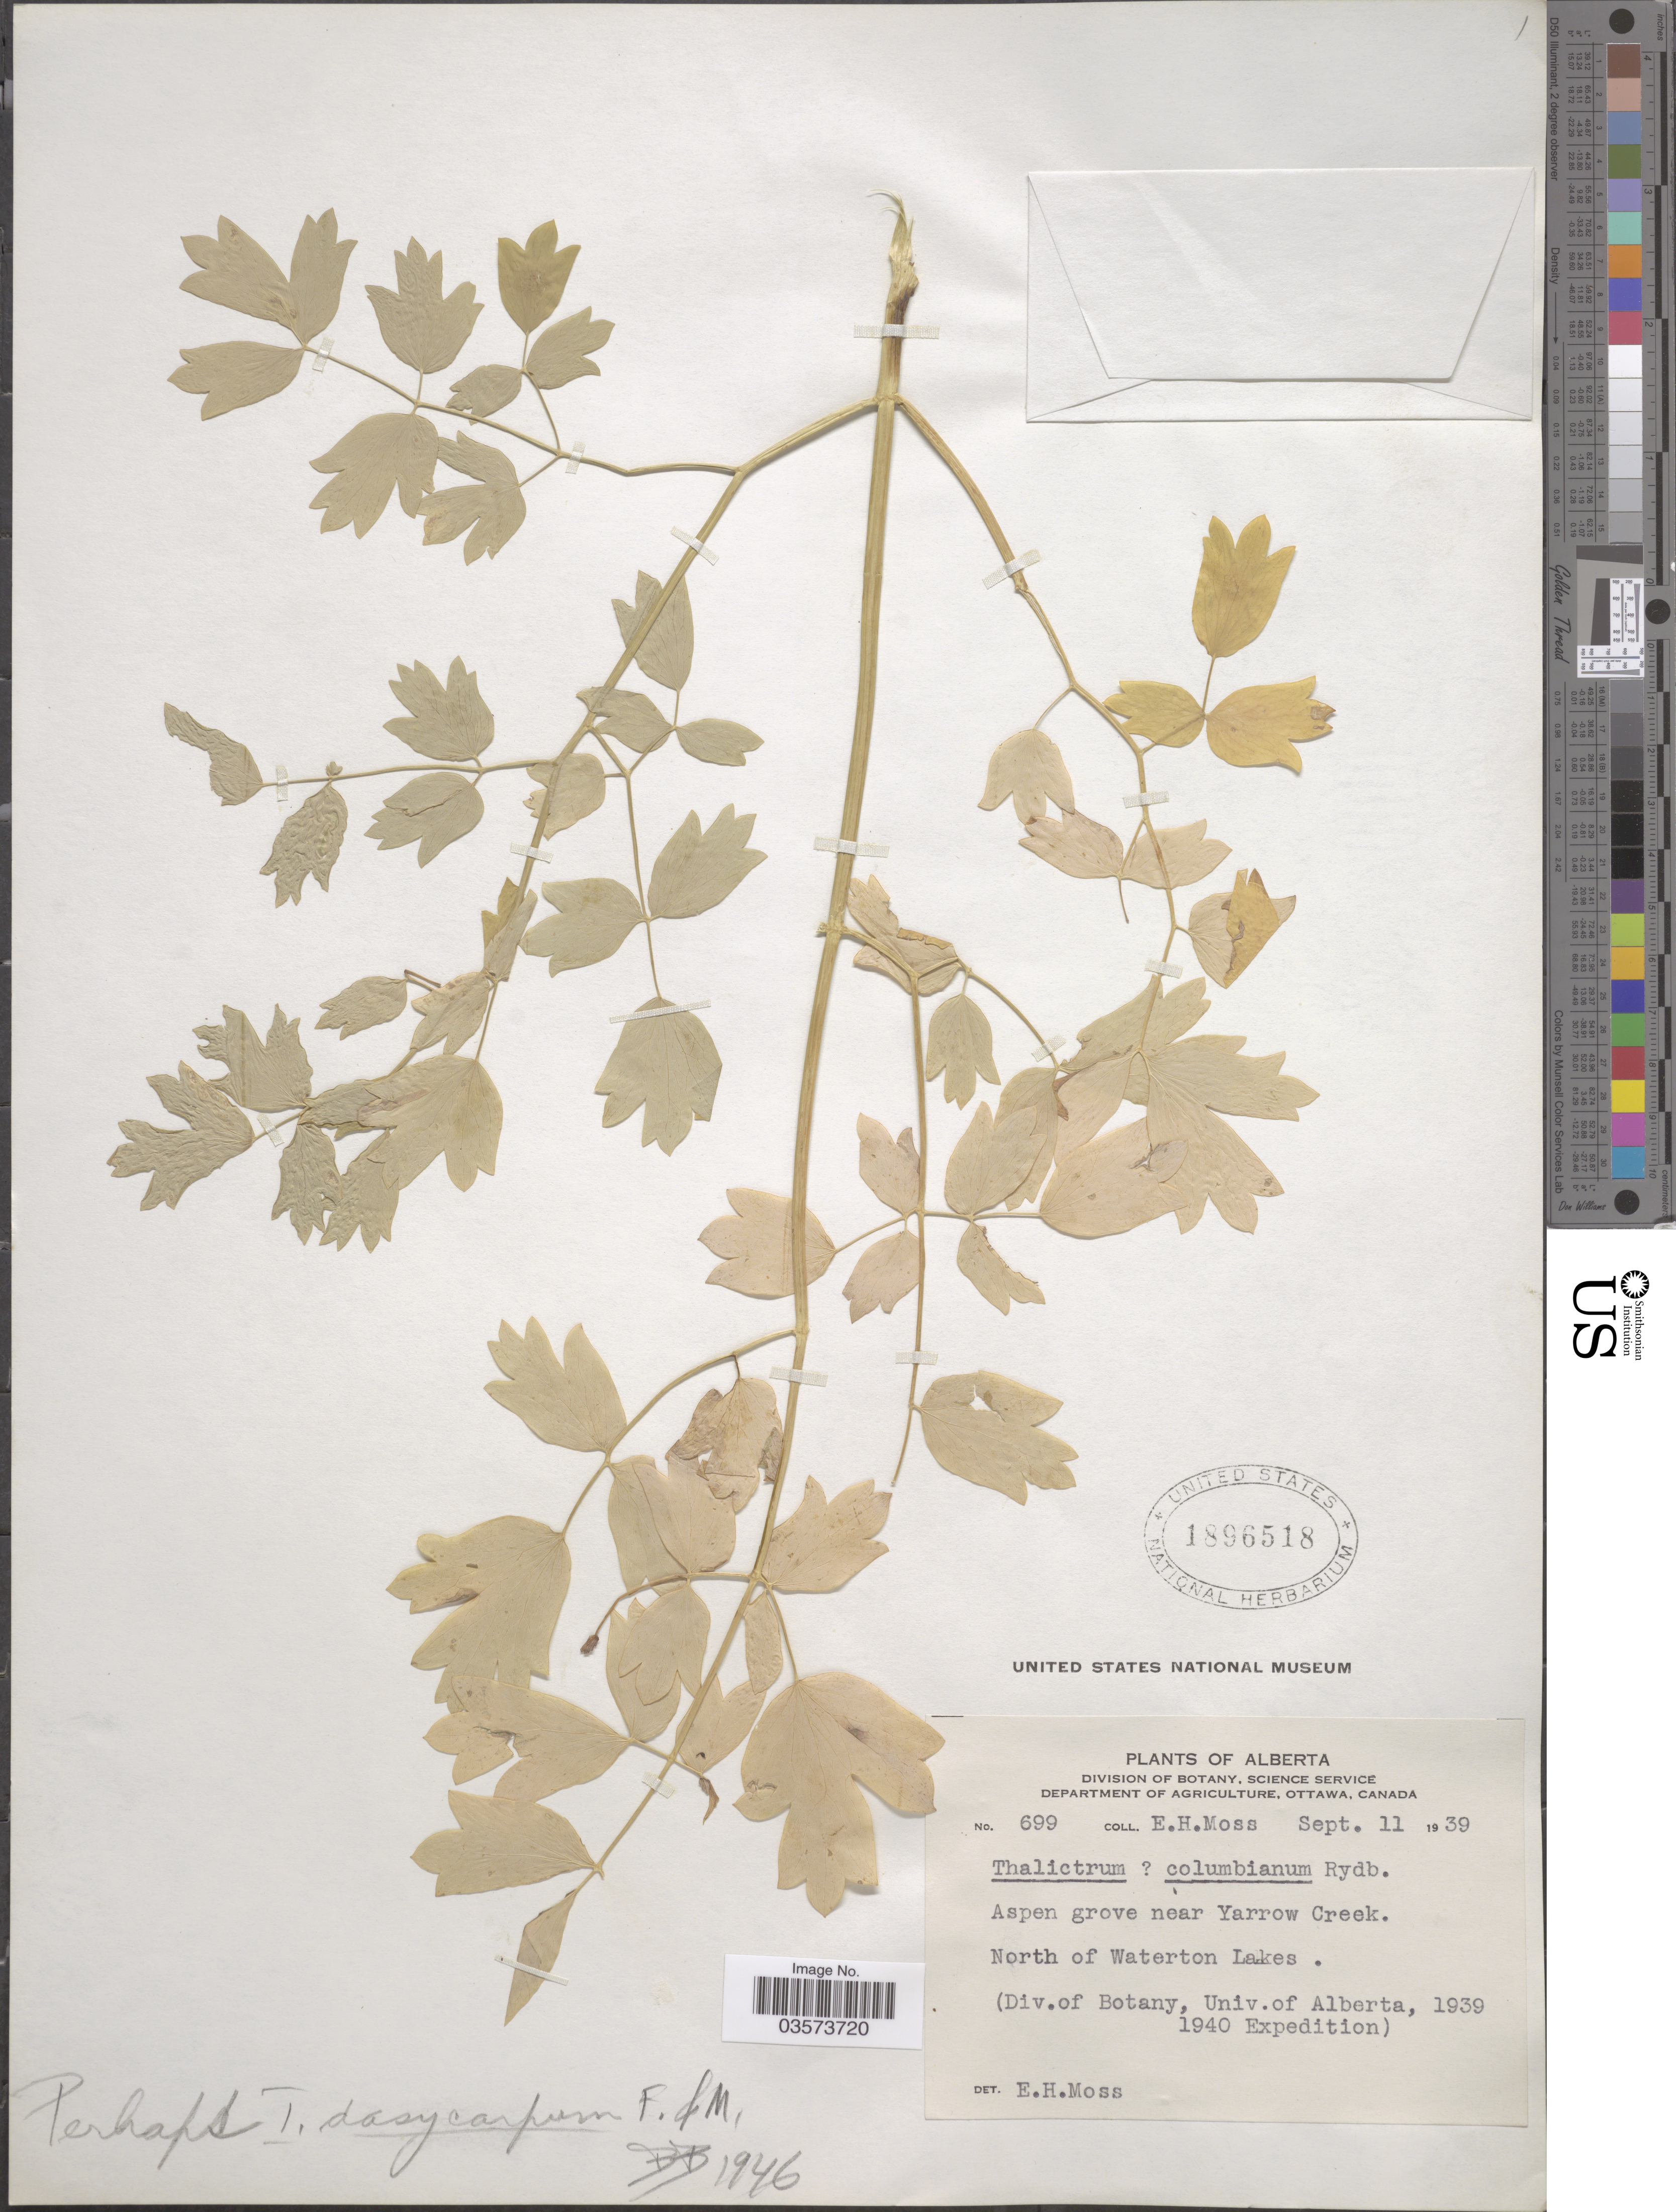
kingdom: Plantae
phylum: Tracheophyta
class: Magnoliopsida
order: Ranunculales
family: Ranunculaceae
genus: Thalictrum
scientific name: Thalictrum dasycarpum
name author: Fisch. & Avé-Lall.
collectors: E. Moss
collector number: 699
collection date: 1939-09-11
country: Canada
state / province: Alberta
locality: Aspen grove near Yarrow Creek. North of Waterton Lakes.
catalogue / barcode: US 1896518